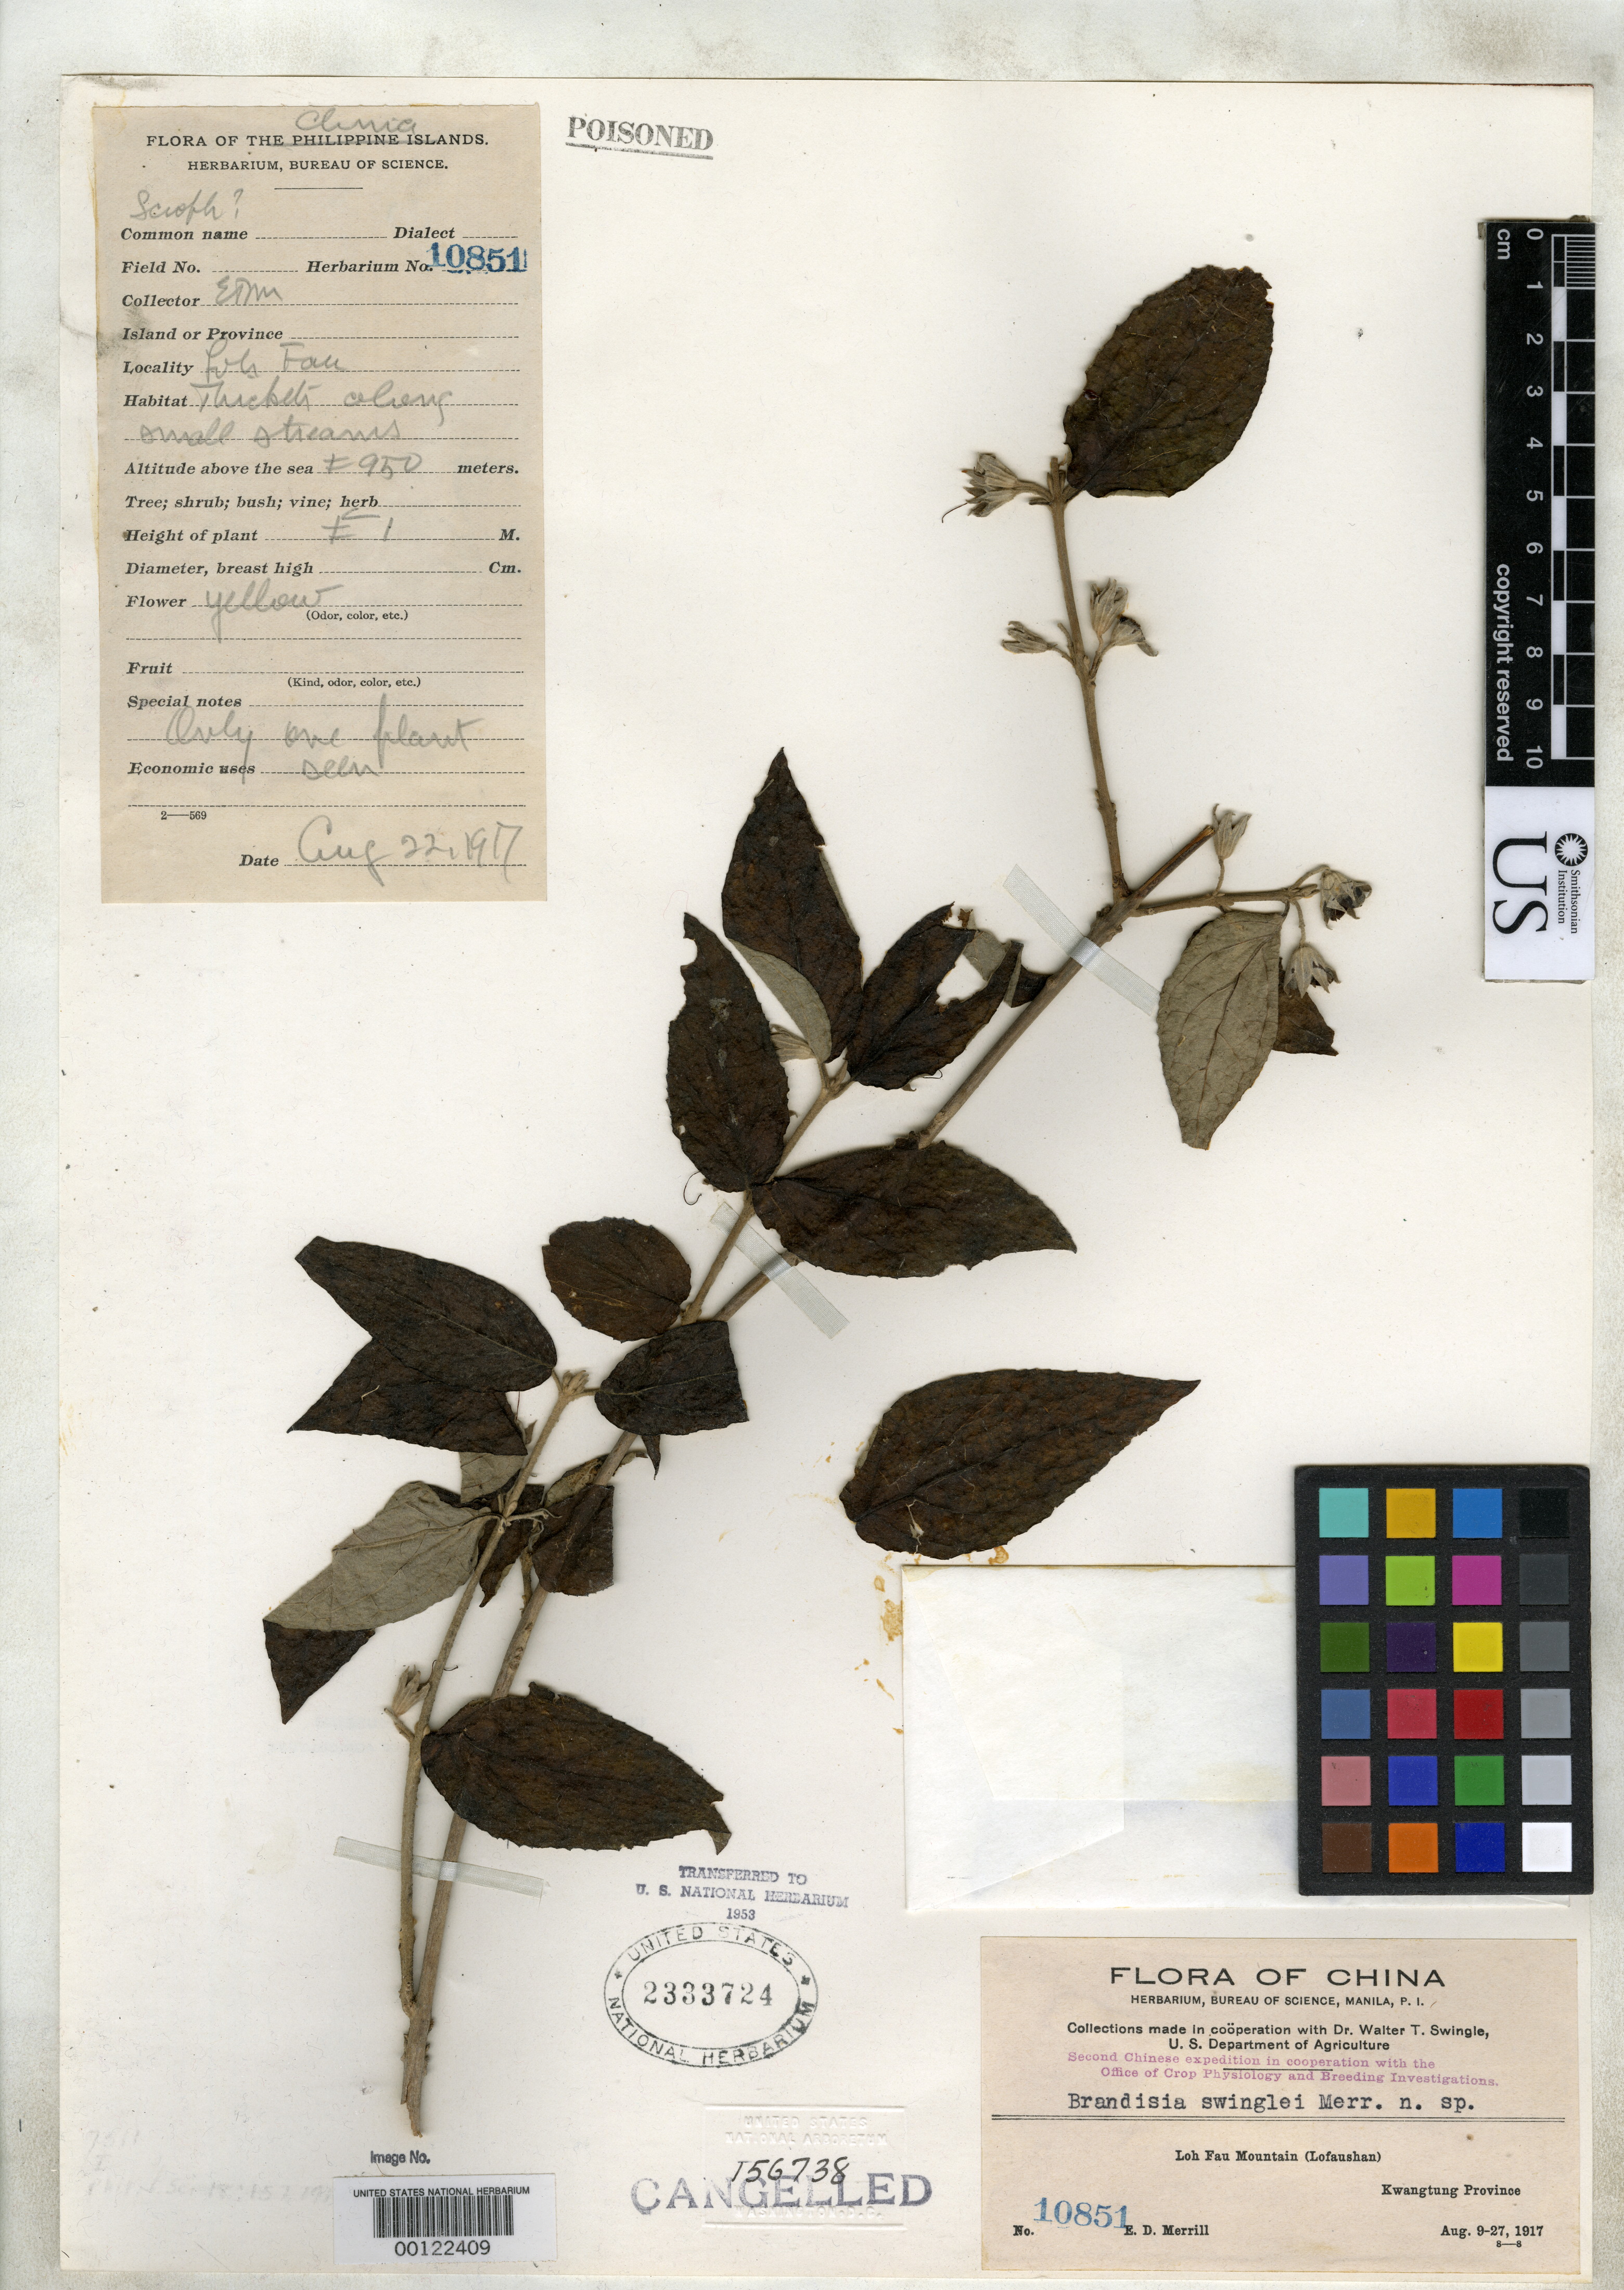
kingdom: Plantae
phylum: Tracheophyta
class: Magnoliopsida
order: Lamiales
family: Orobanchaceae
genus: Brandisia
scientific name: Brandisia swinglei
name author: Merr.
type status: Isotype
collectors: E. D. Merrill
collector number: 10851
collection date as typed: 22 Aug 1917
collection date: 1917-08-22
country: China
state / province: Guangdong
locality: Loh Fau Mountain, Lofaushan.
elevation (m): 950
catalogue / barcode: US 2333724